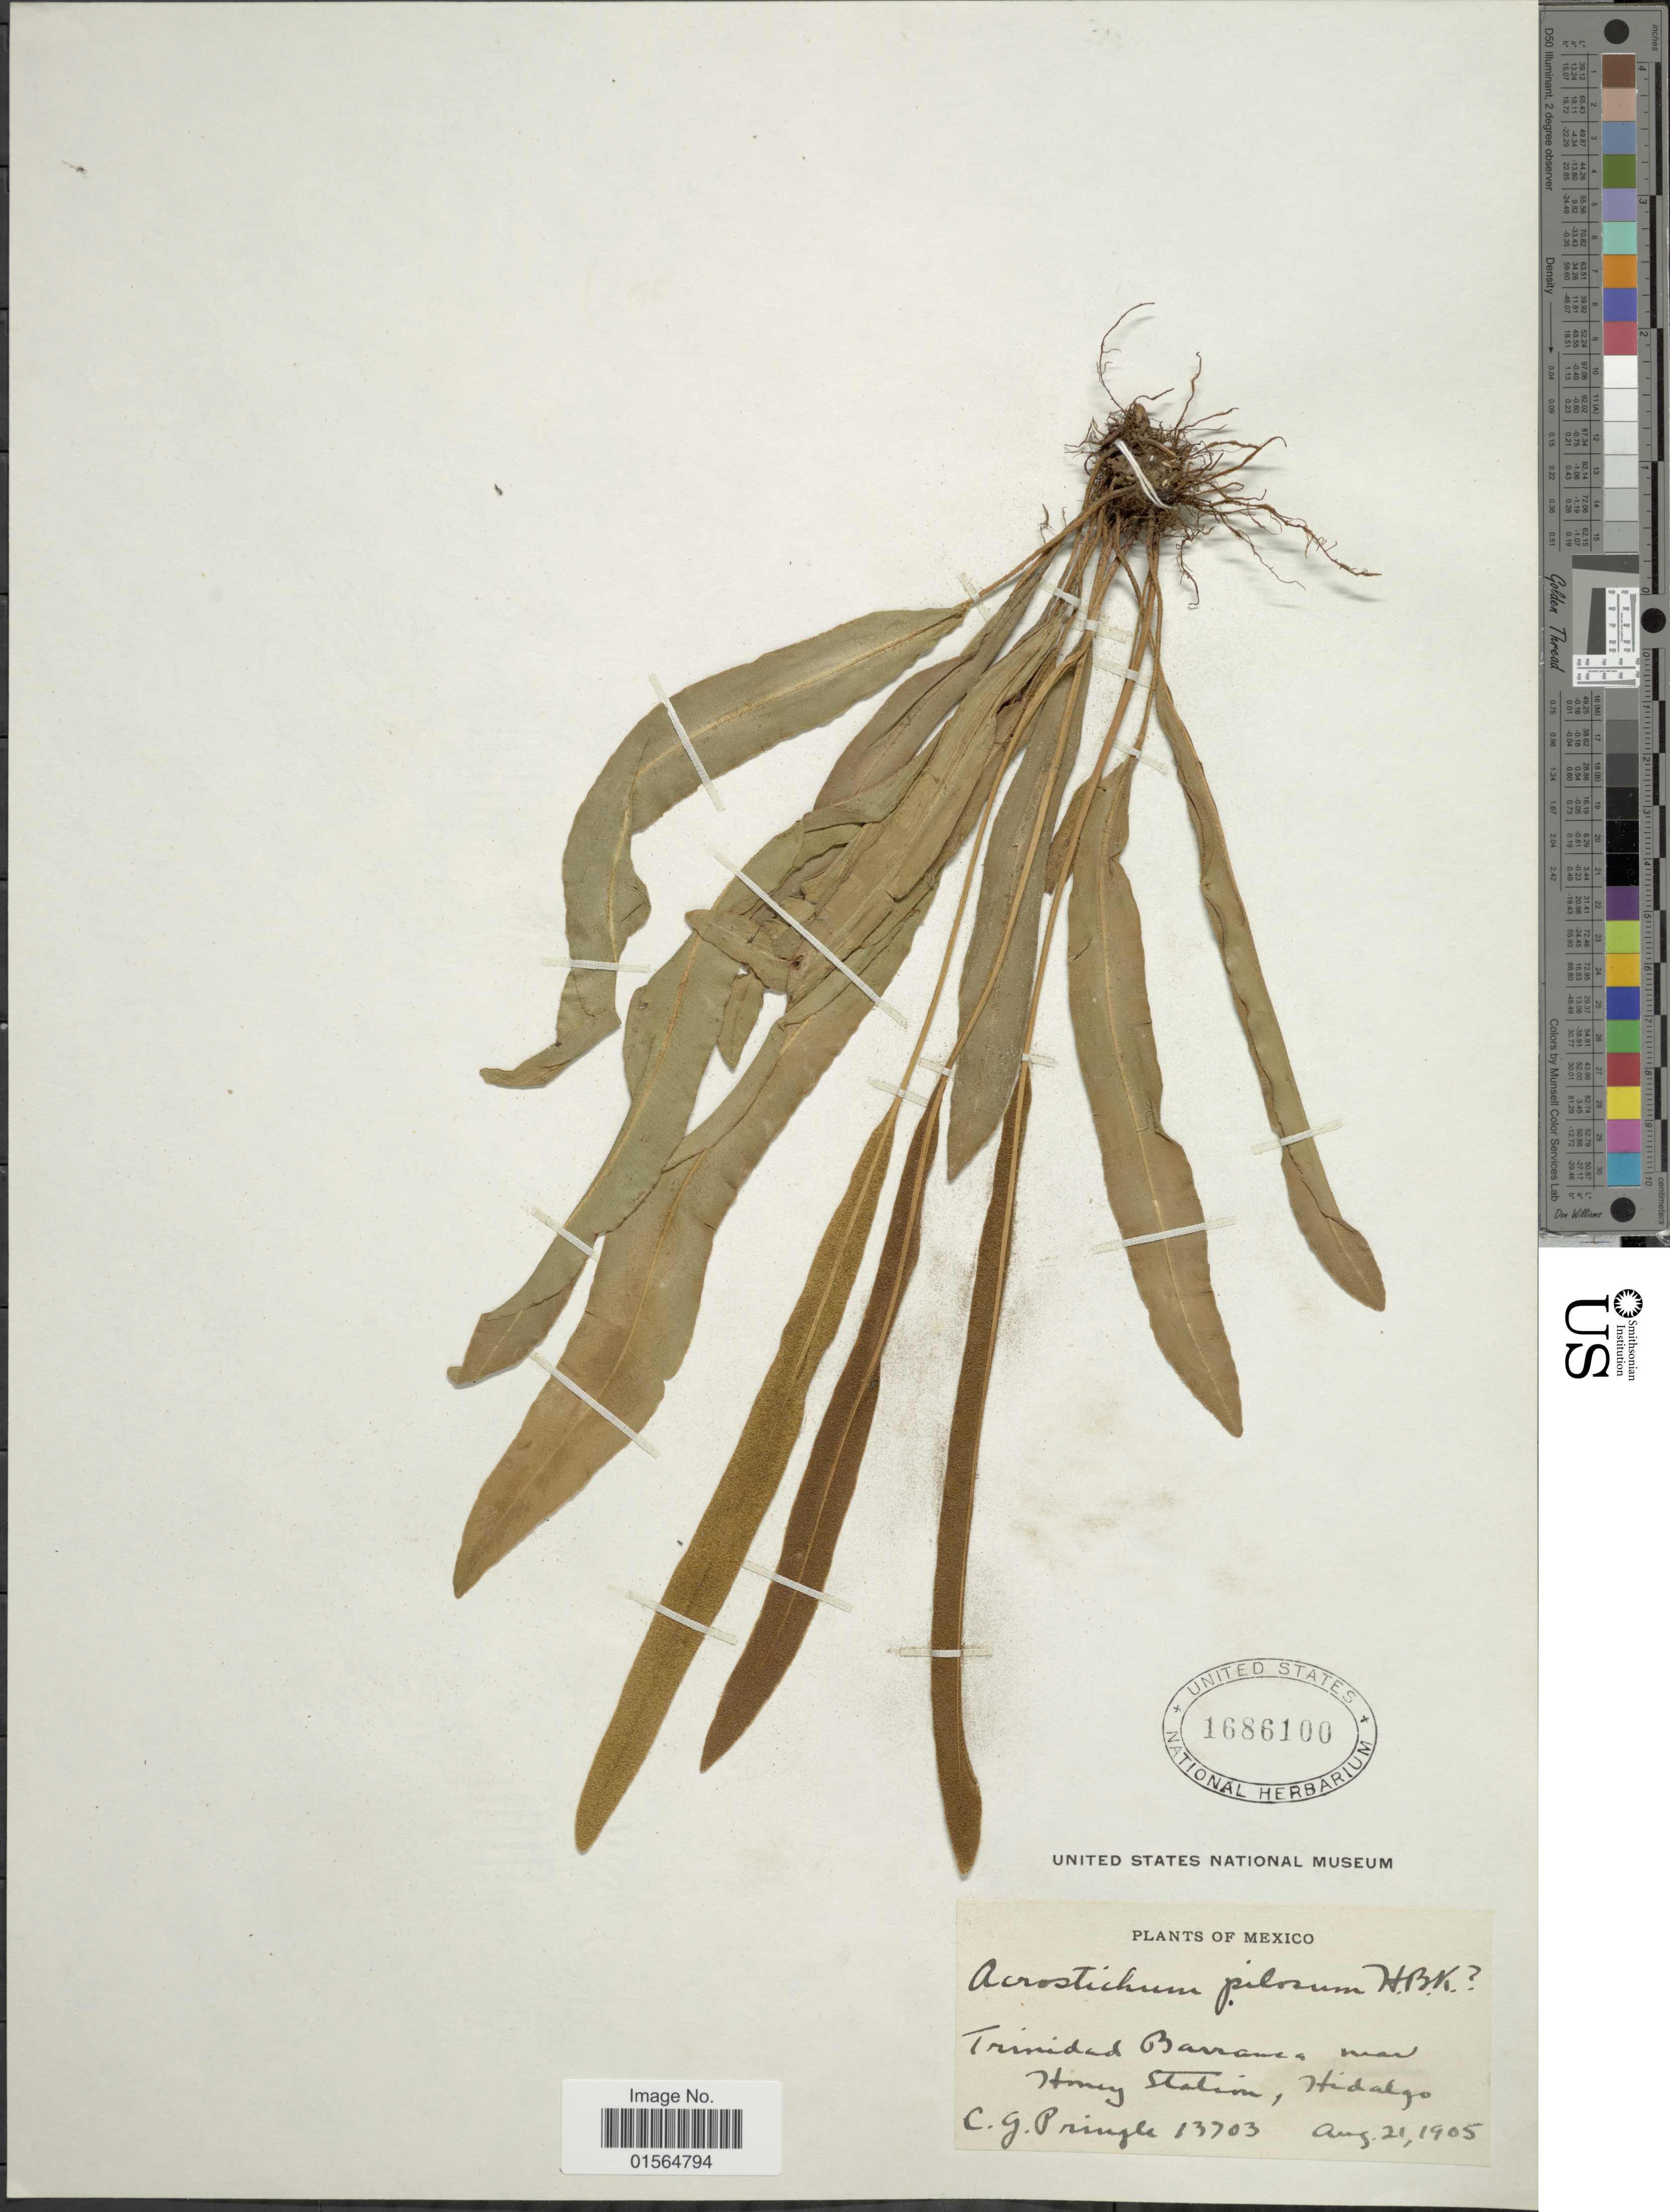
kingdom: Plantae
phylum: Tracheophyta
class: Polypodiopsida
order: Polypodiales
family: Dryopteridaceae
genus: Elaphoglossum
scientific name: Elaphoglossum petiolatum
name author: (Sw.) Urb.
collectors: C. G. Pringle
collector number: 13703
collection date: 1905-08-21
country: Mexico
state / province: Hidalgo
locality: Trinidad Barranca near Stoney Station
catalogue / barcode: US 1686100